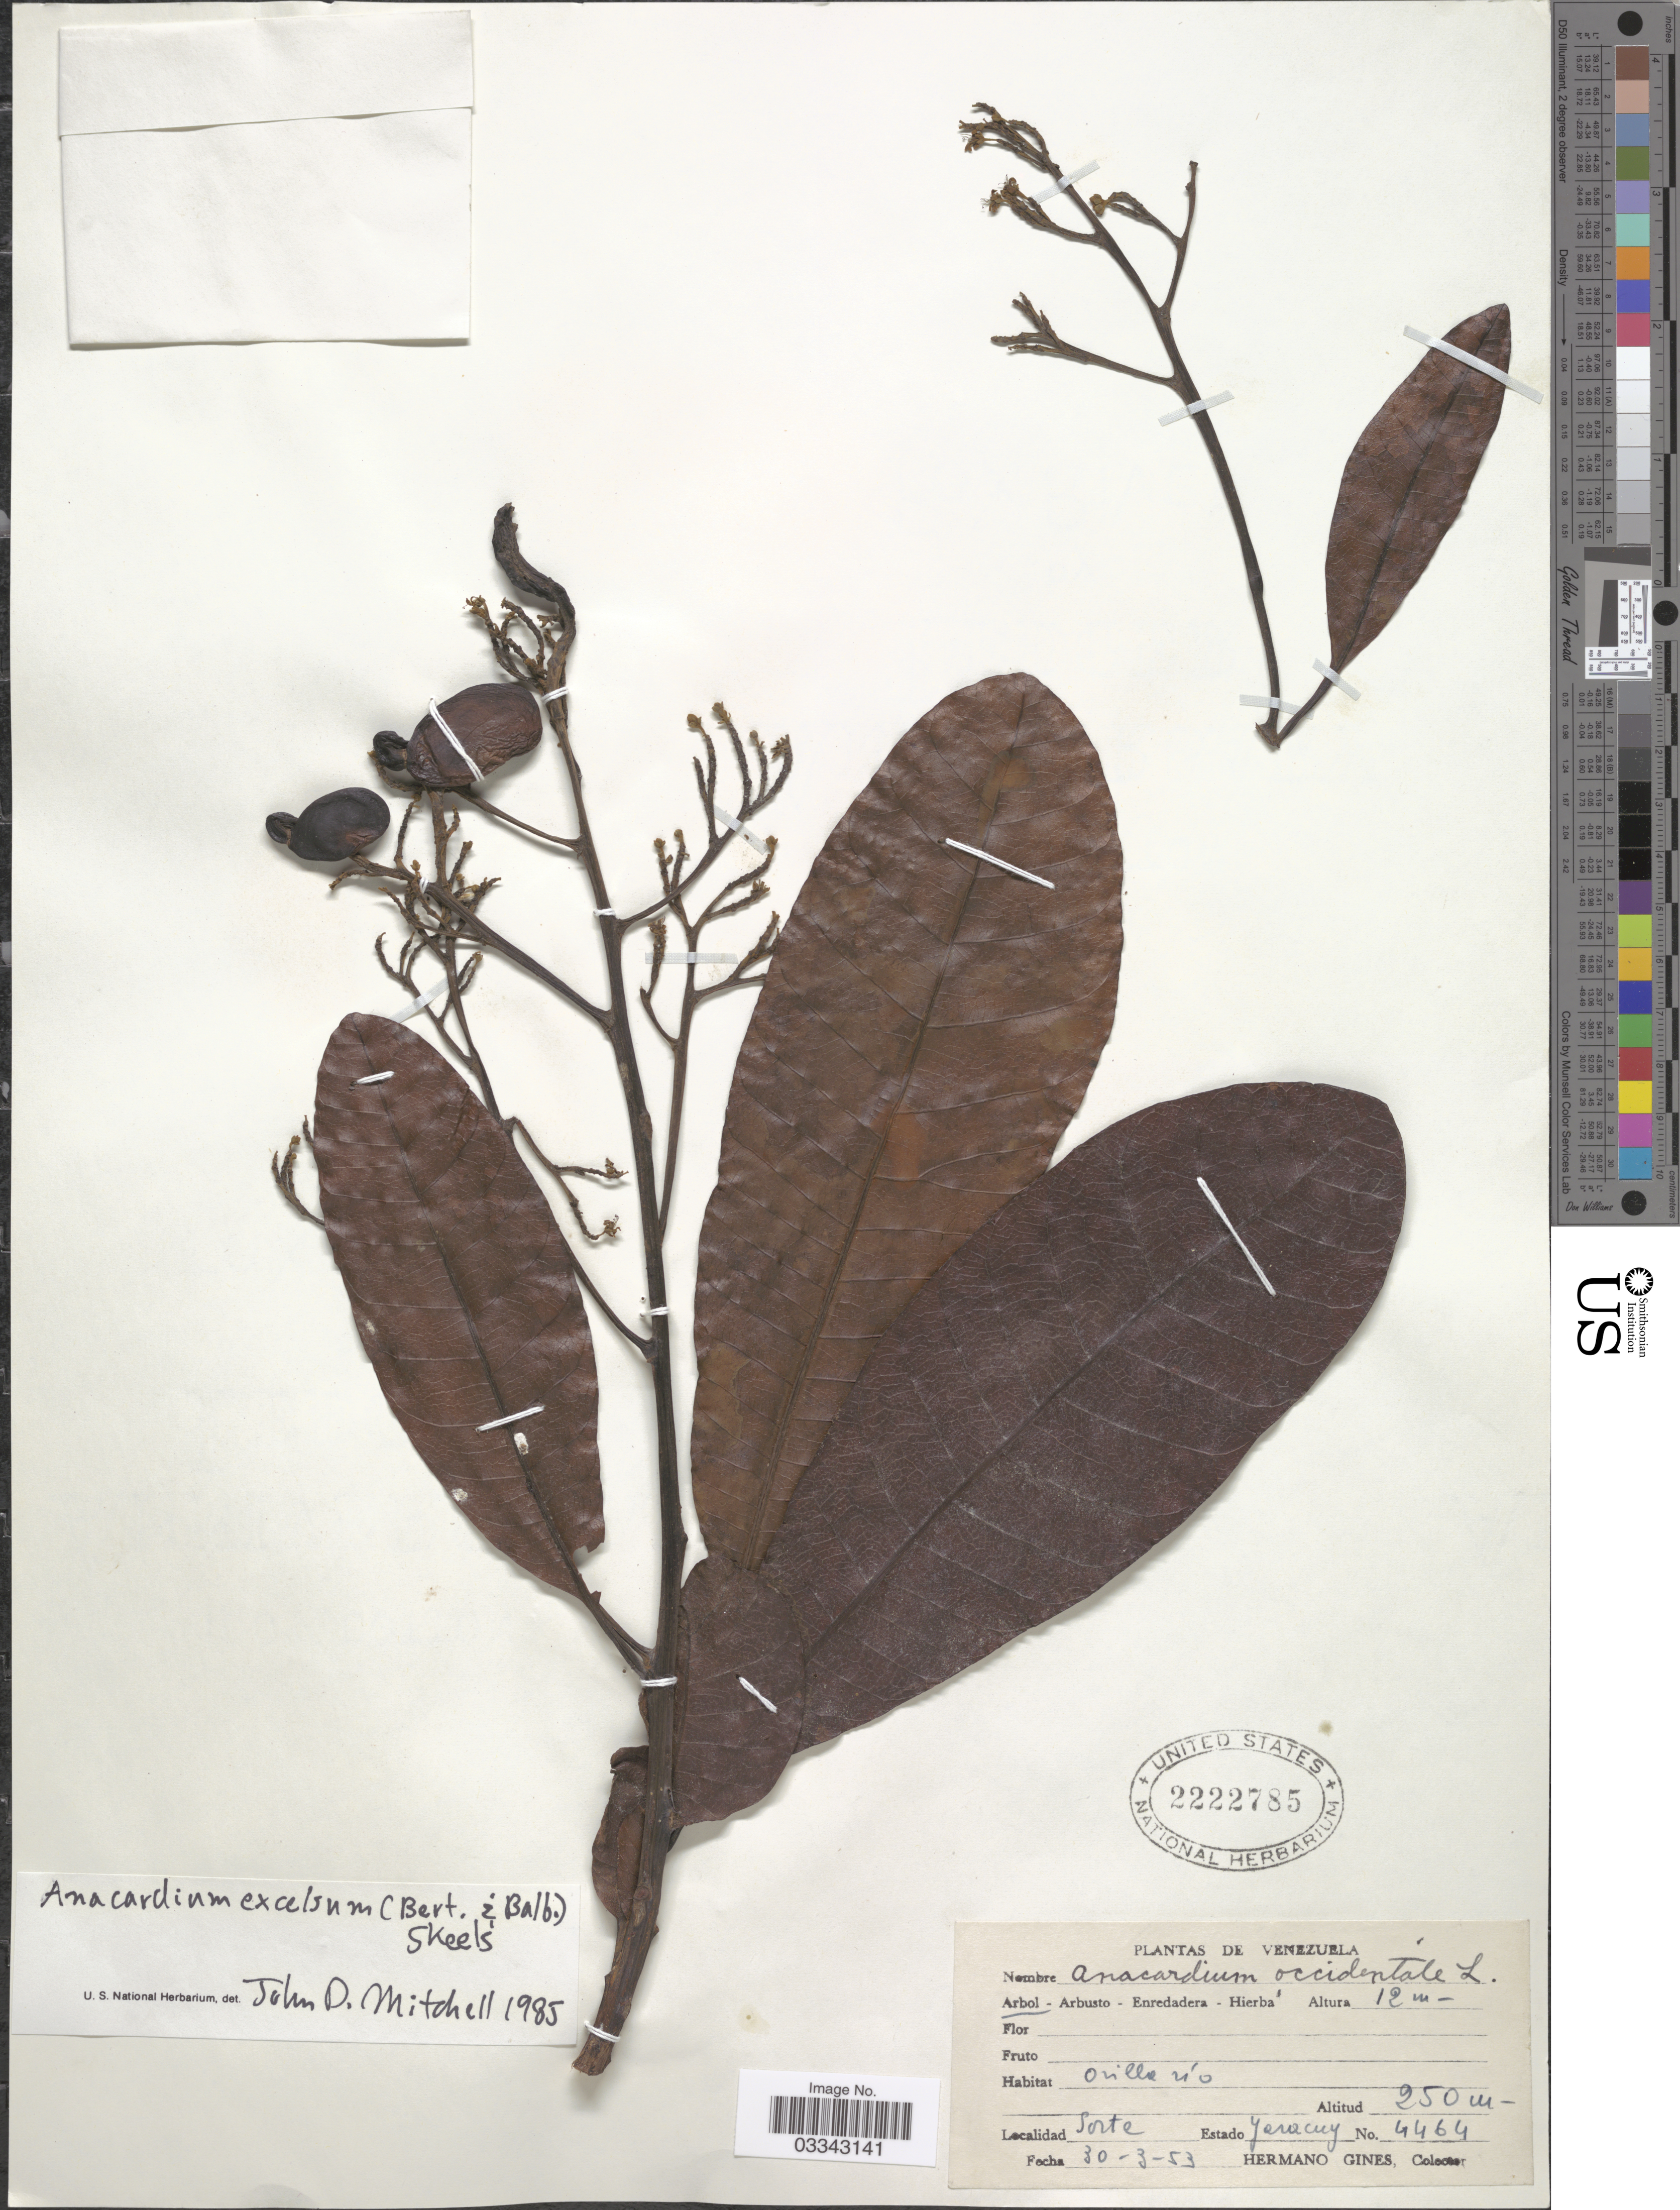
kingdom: Plantae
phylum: Tracheophyta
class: Magnoliopsida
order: Sapindales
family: Anacardiaceae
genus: Anacardium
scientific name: Anacardium excelsum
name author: (Kunth) Skeels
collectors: Bro. Gines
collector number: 4464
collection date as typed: Transcribed d/m/y: 30/3/53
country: Venezuela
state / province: Yaracuy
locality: Sorte.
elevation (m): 250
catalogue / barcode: US 2222785